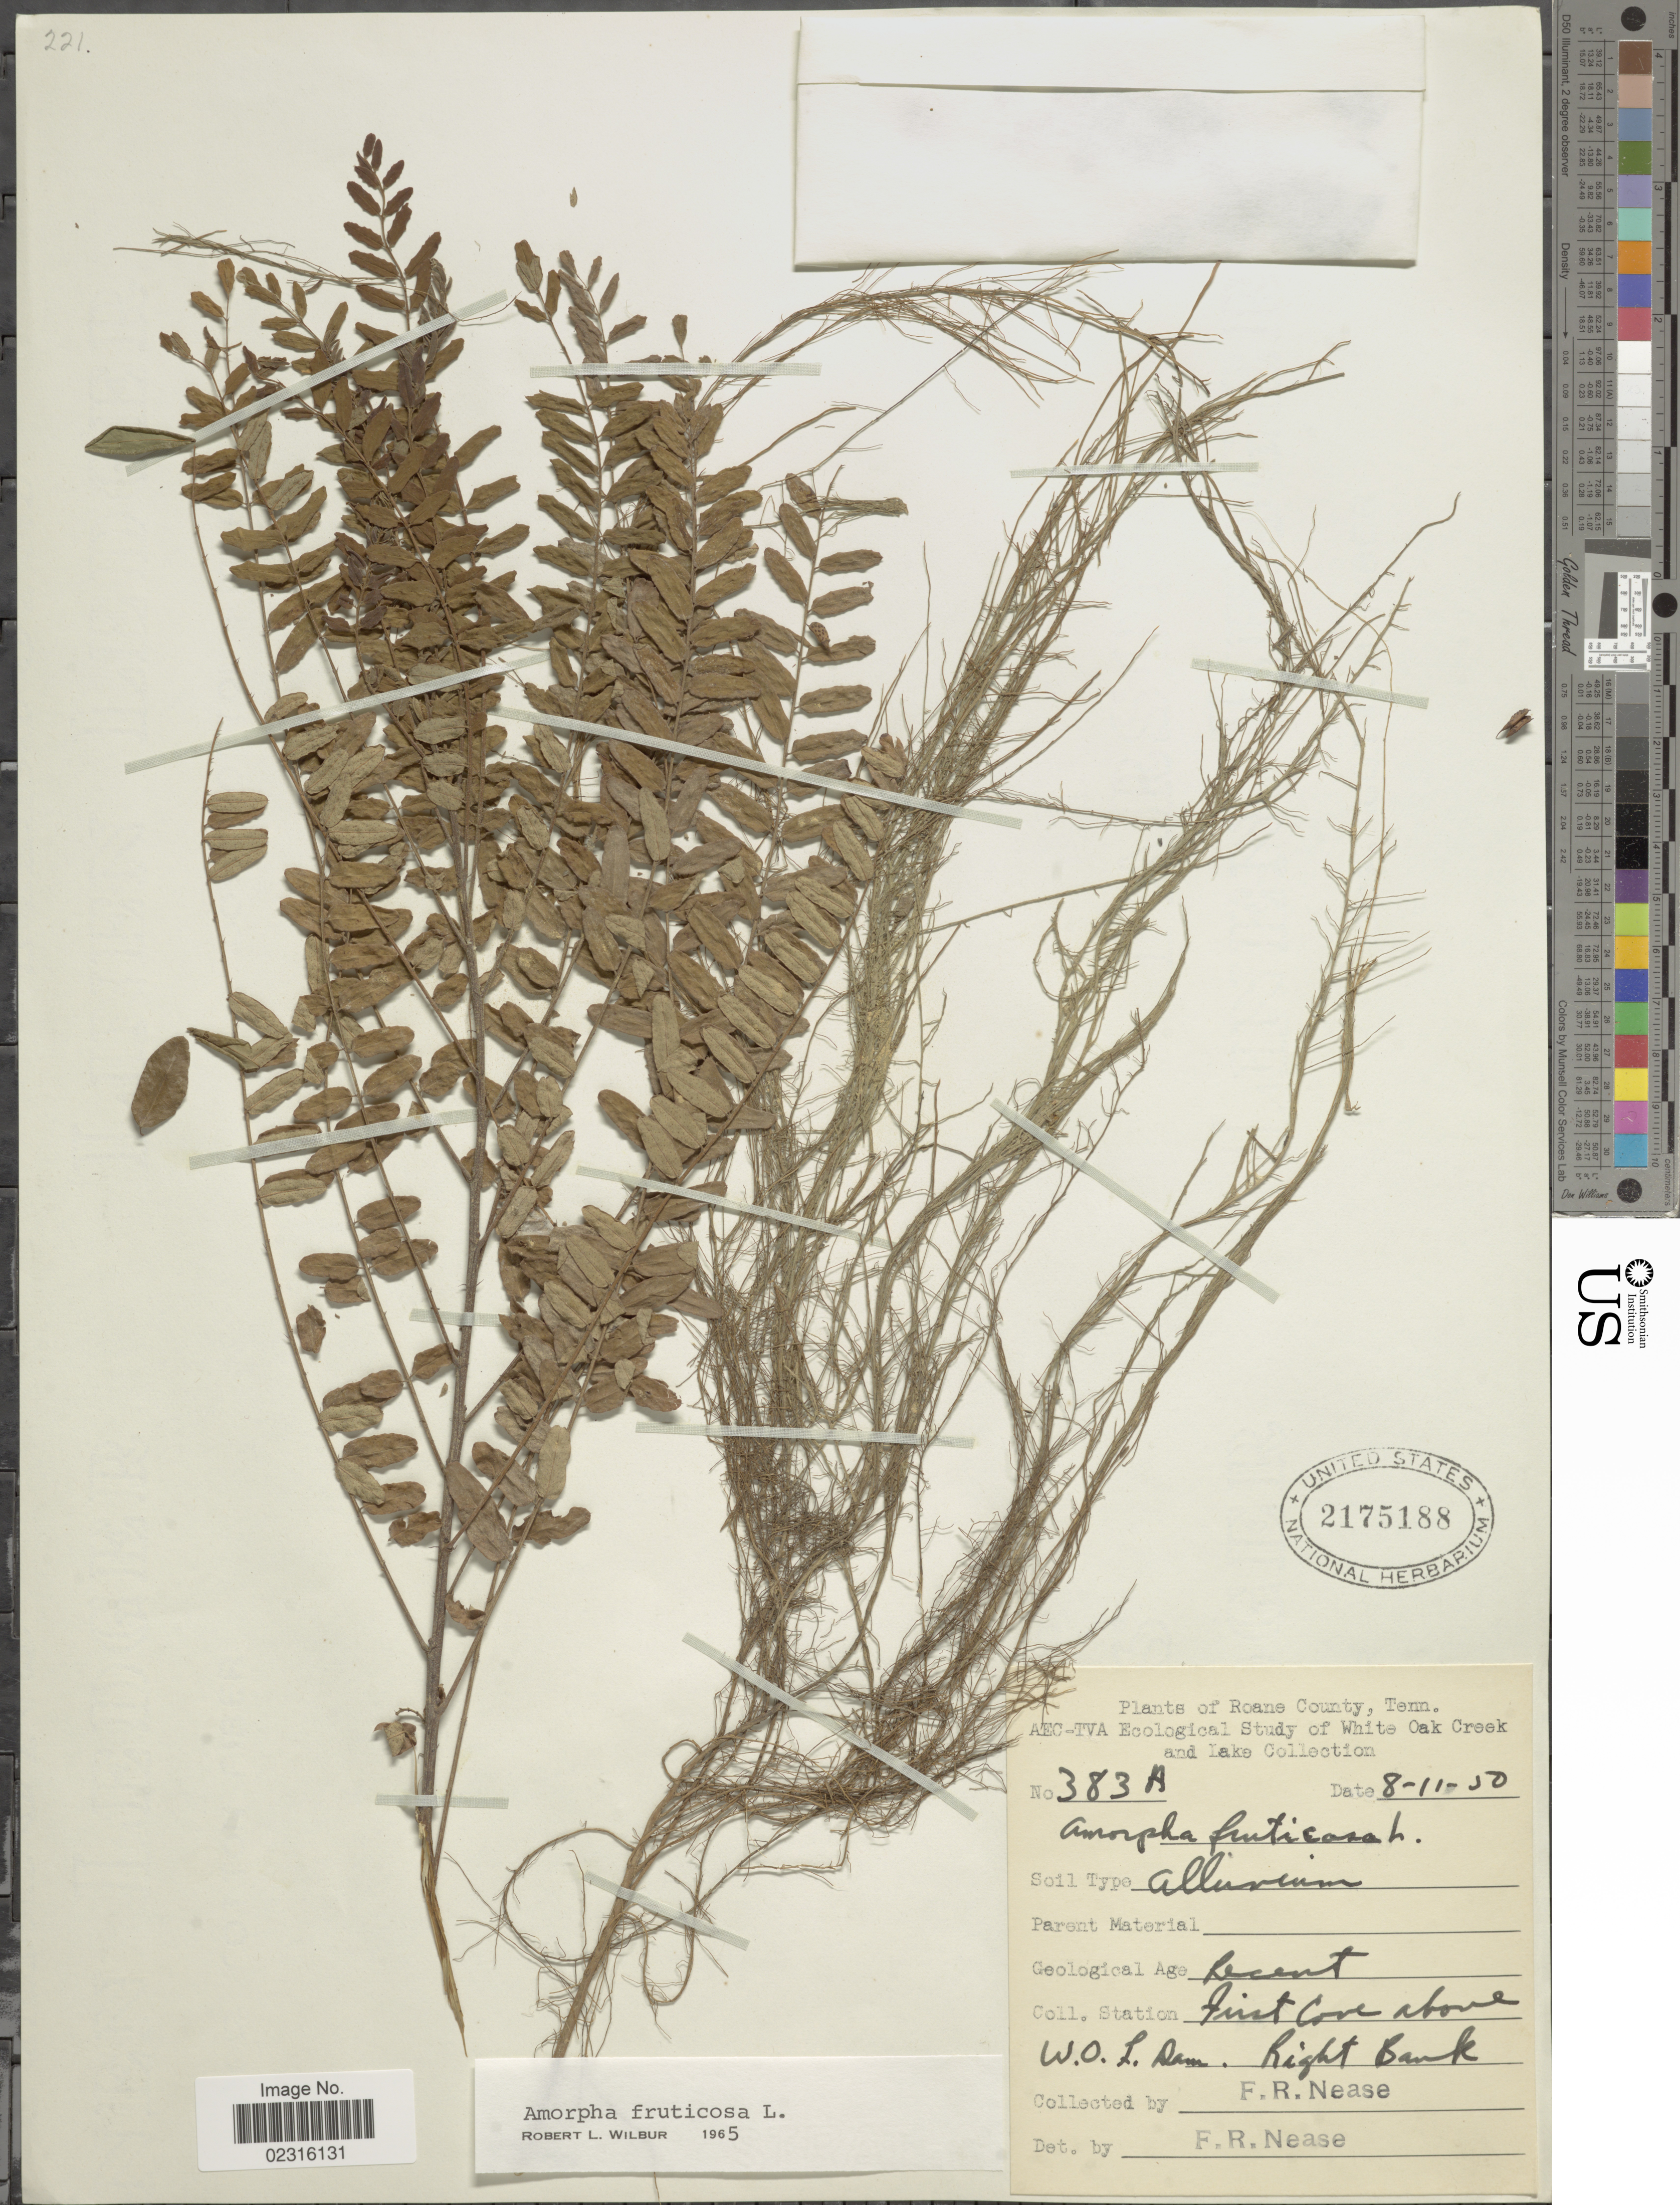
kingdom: Plantae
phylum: Tracheophyta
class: Magnoliopsida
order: Fabales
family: Fabaceae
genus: Amorpha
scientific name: Amorpha fruticosa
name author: L.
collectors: F. Nease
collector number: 383A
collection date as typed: Transcribed d/m/y: 11/8/50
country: United States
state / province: Tennessee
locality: Roane County, White Oak Creek and Lake Collection, Coll. Station: first Cove above W.O.L. Dam, right bank.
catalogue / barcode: US 2175188